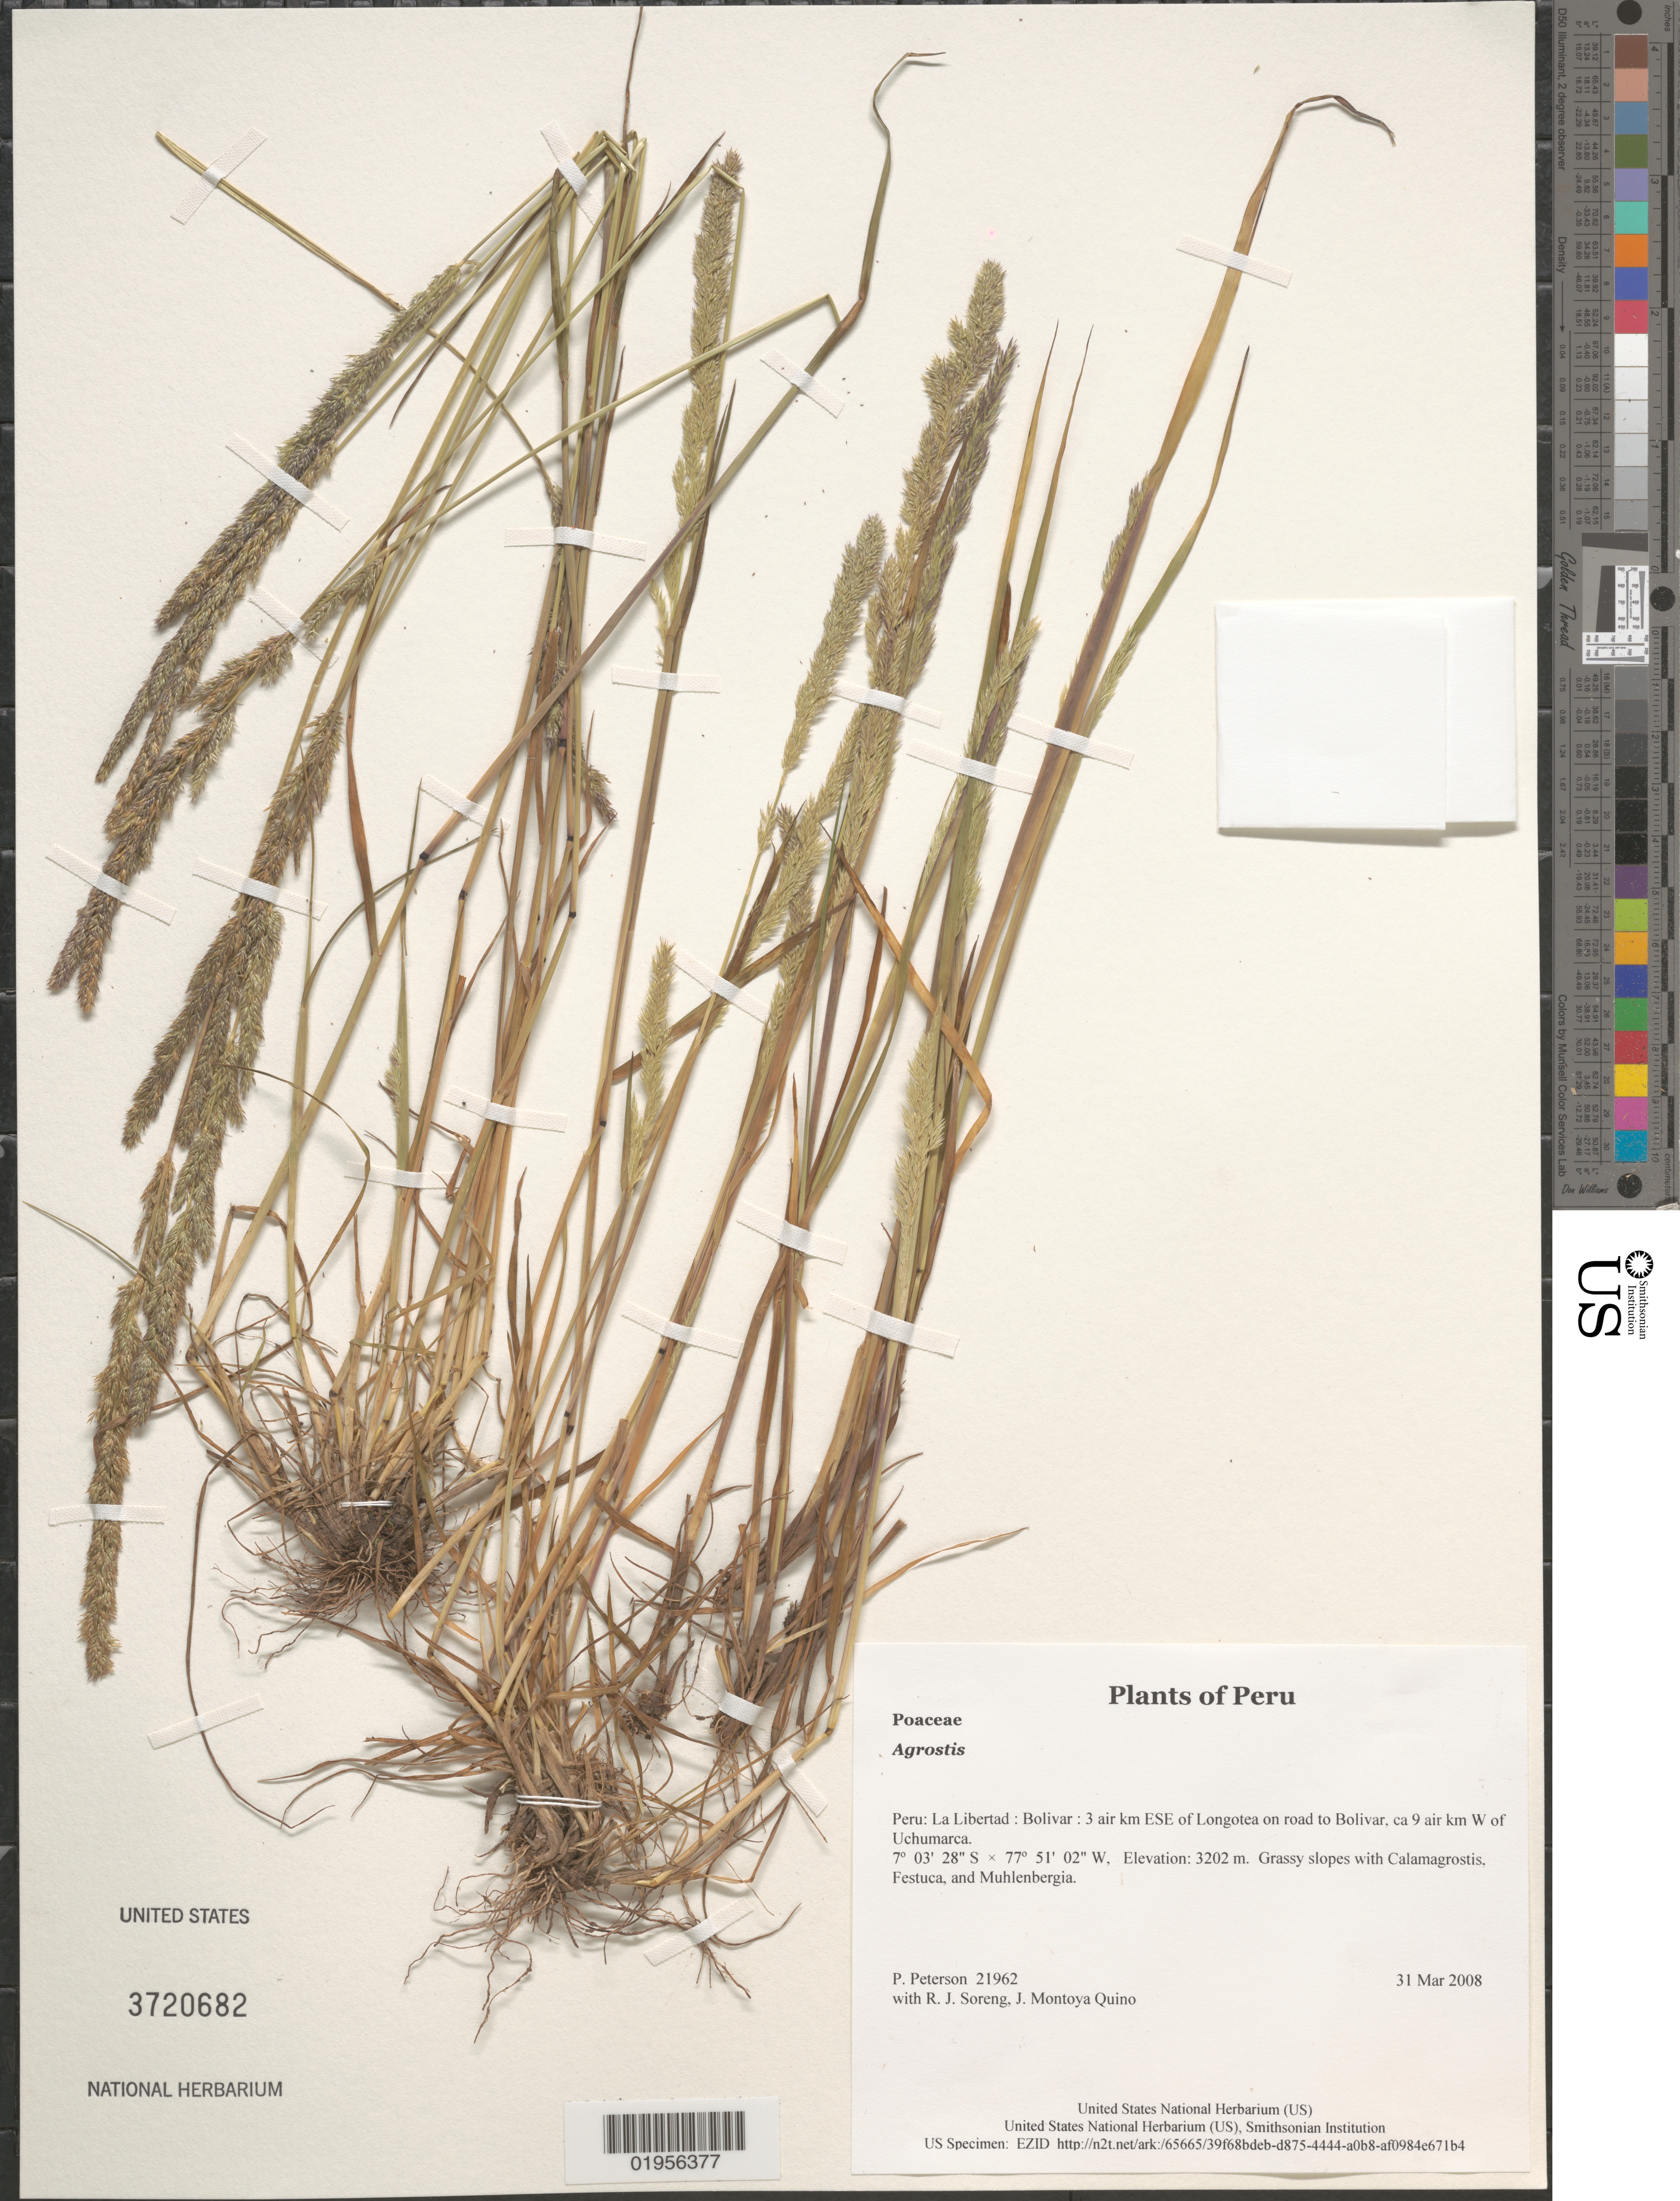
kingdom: Plantae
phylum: Tracheophyta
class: Liliopsida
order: Poales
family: Poaceae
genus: Agrostis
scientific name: Agrostis sp.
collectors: P. M. Peterson, R. J. Soreng & J. Montoya Quino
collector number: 21962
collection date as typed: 31 Mar 2008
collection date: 2008-03-31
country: Peru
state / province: La Libertad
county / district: Bolívar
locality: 3 air km ESE of Longotea on road to Bolivar, ca 9 air km W of Uchumarca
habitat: Grassy slopes with Calamagrostis, Festuca, and Muhlenbergia.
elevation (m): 3202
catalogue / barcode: US 3720682